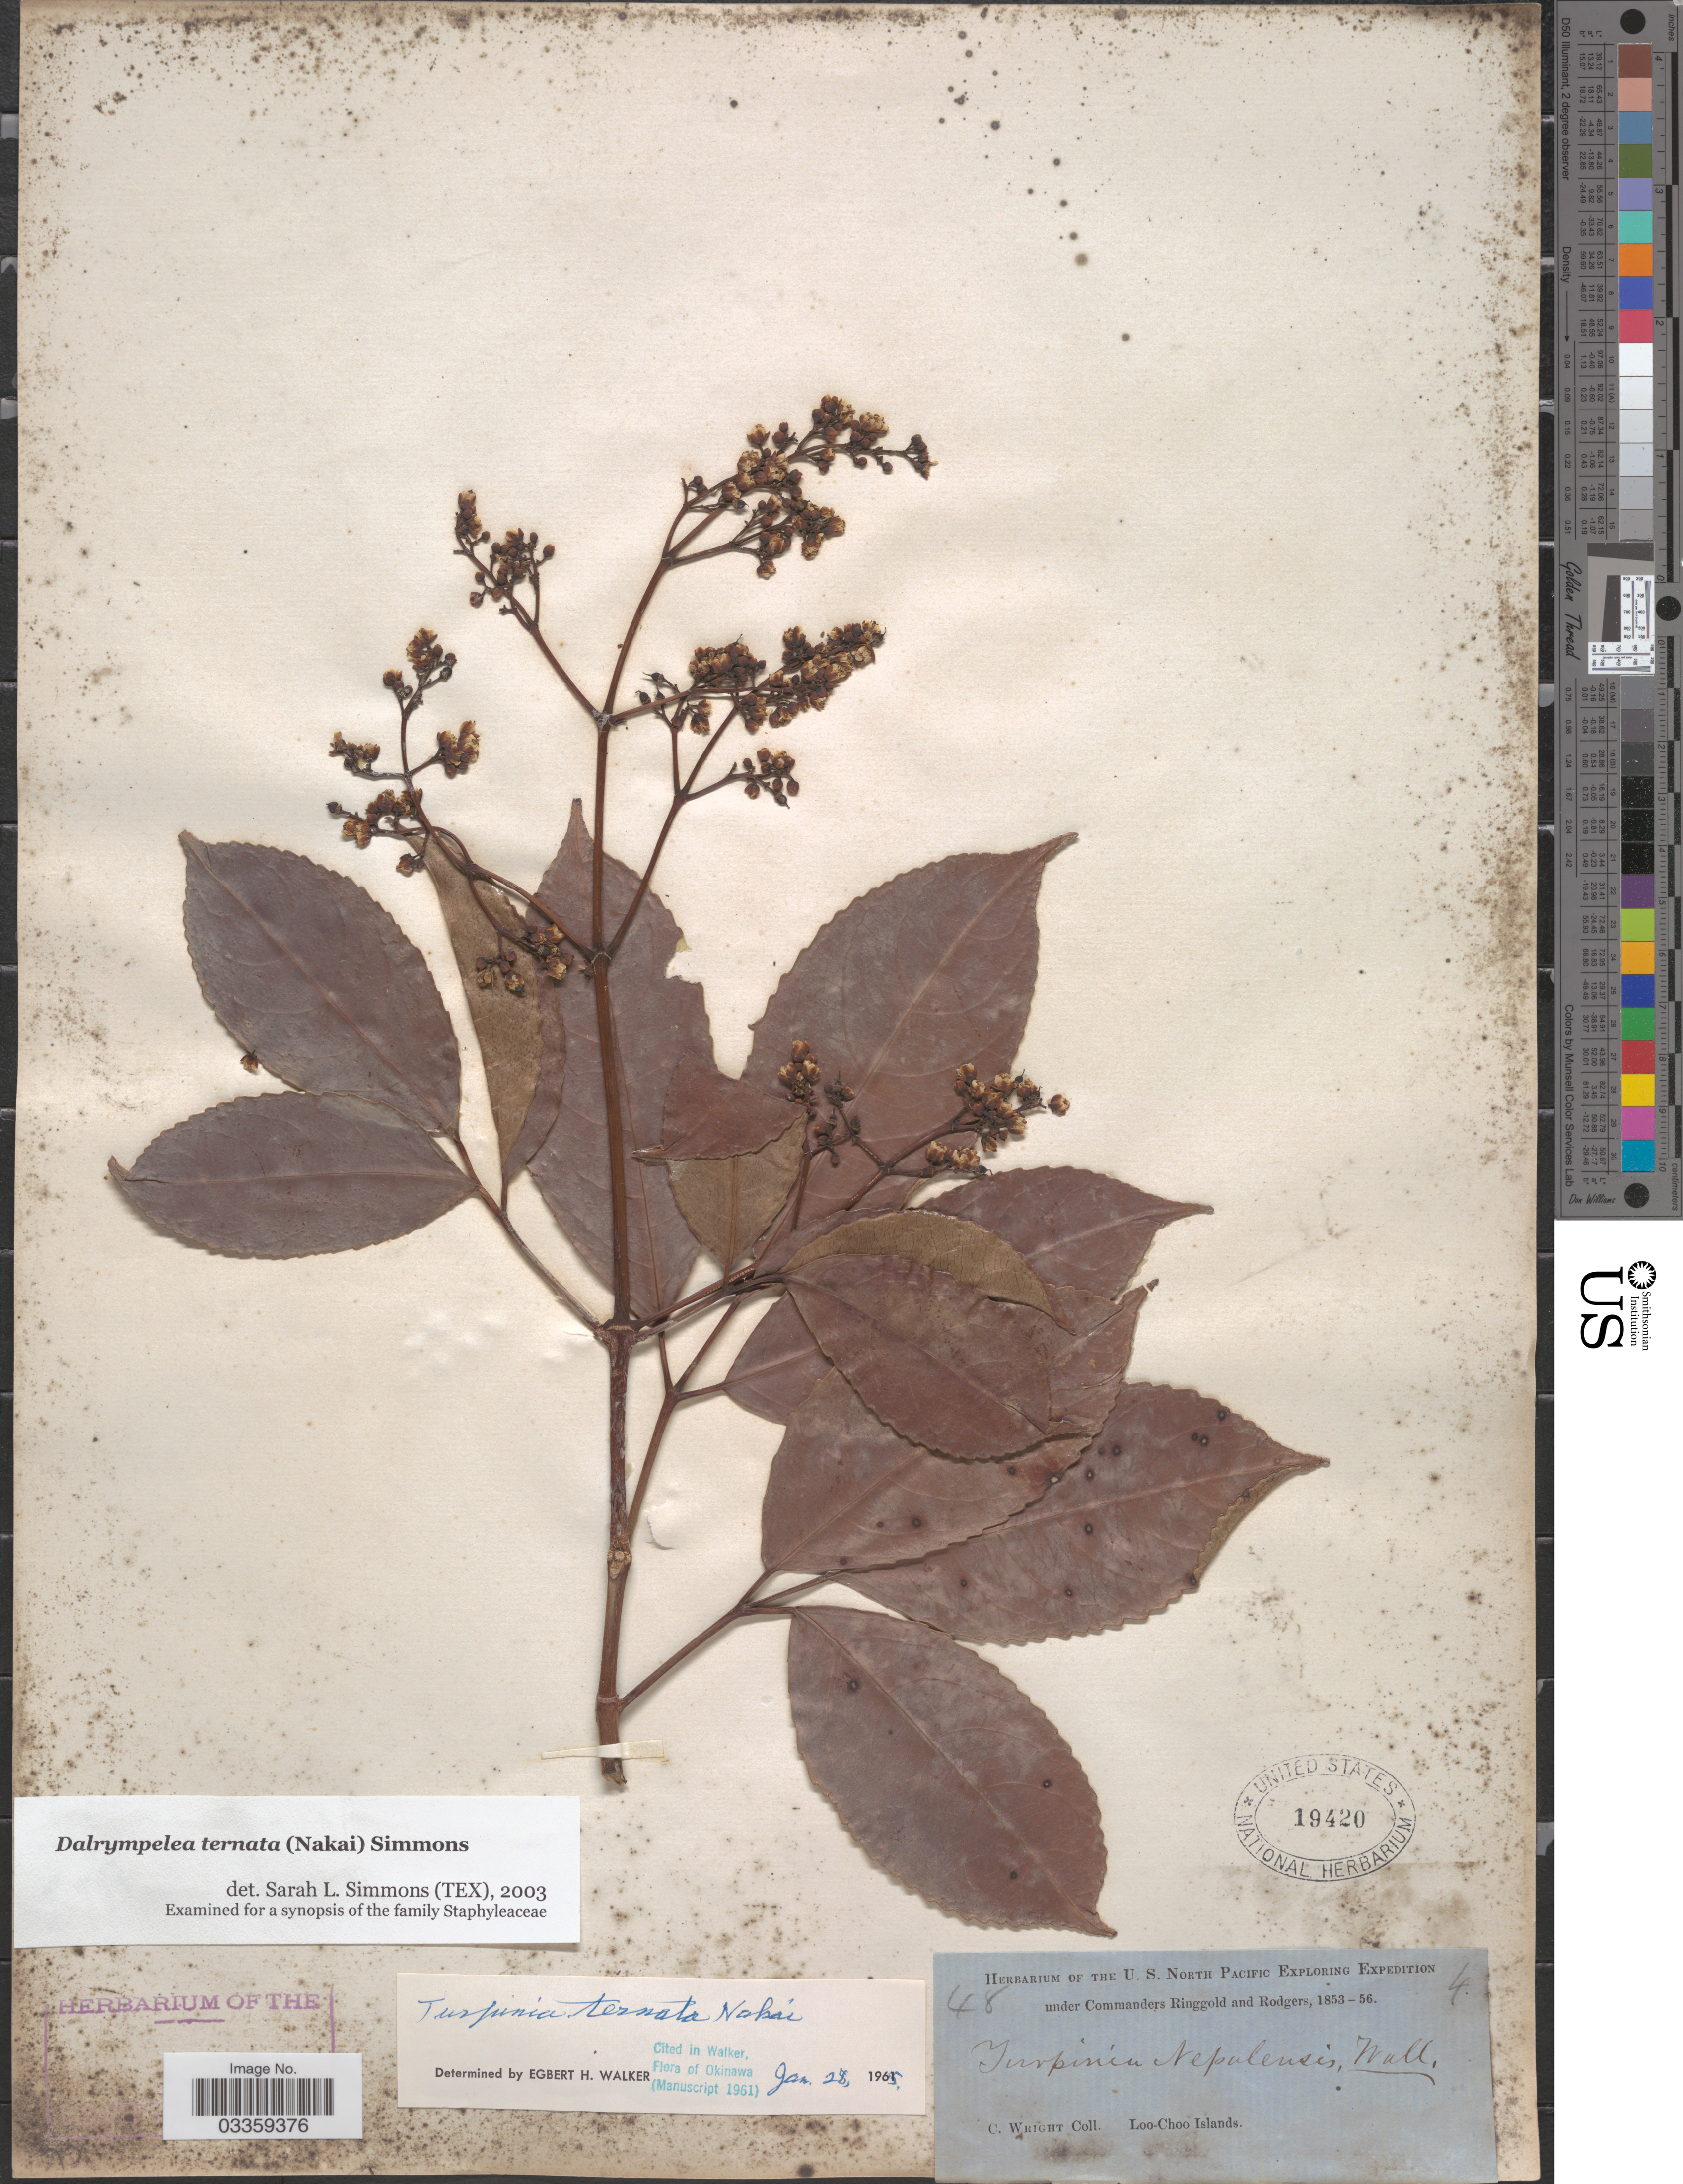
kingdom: Plantae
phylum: Tracheophyta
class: Magnoliopsida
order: Crossosomatales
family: Staphyleaceae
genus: Turpinia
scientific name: Turpinia ternata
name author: Nakai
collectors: C. Wright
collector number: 48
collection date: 1853/1856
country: Japan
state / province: Okinawa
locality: Loo-Choo Islands.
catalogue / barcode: US 19420